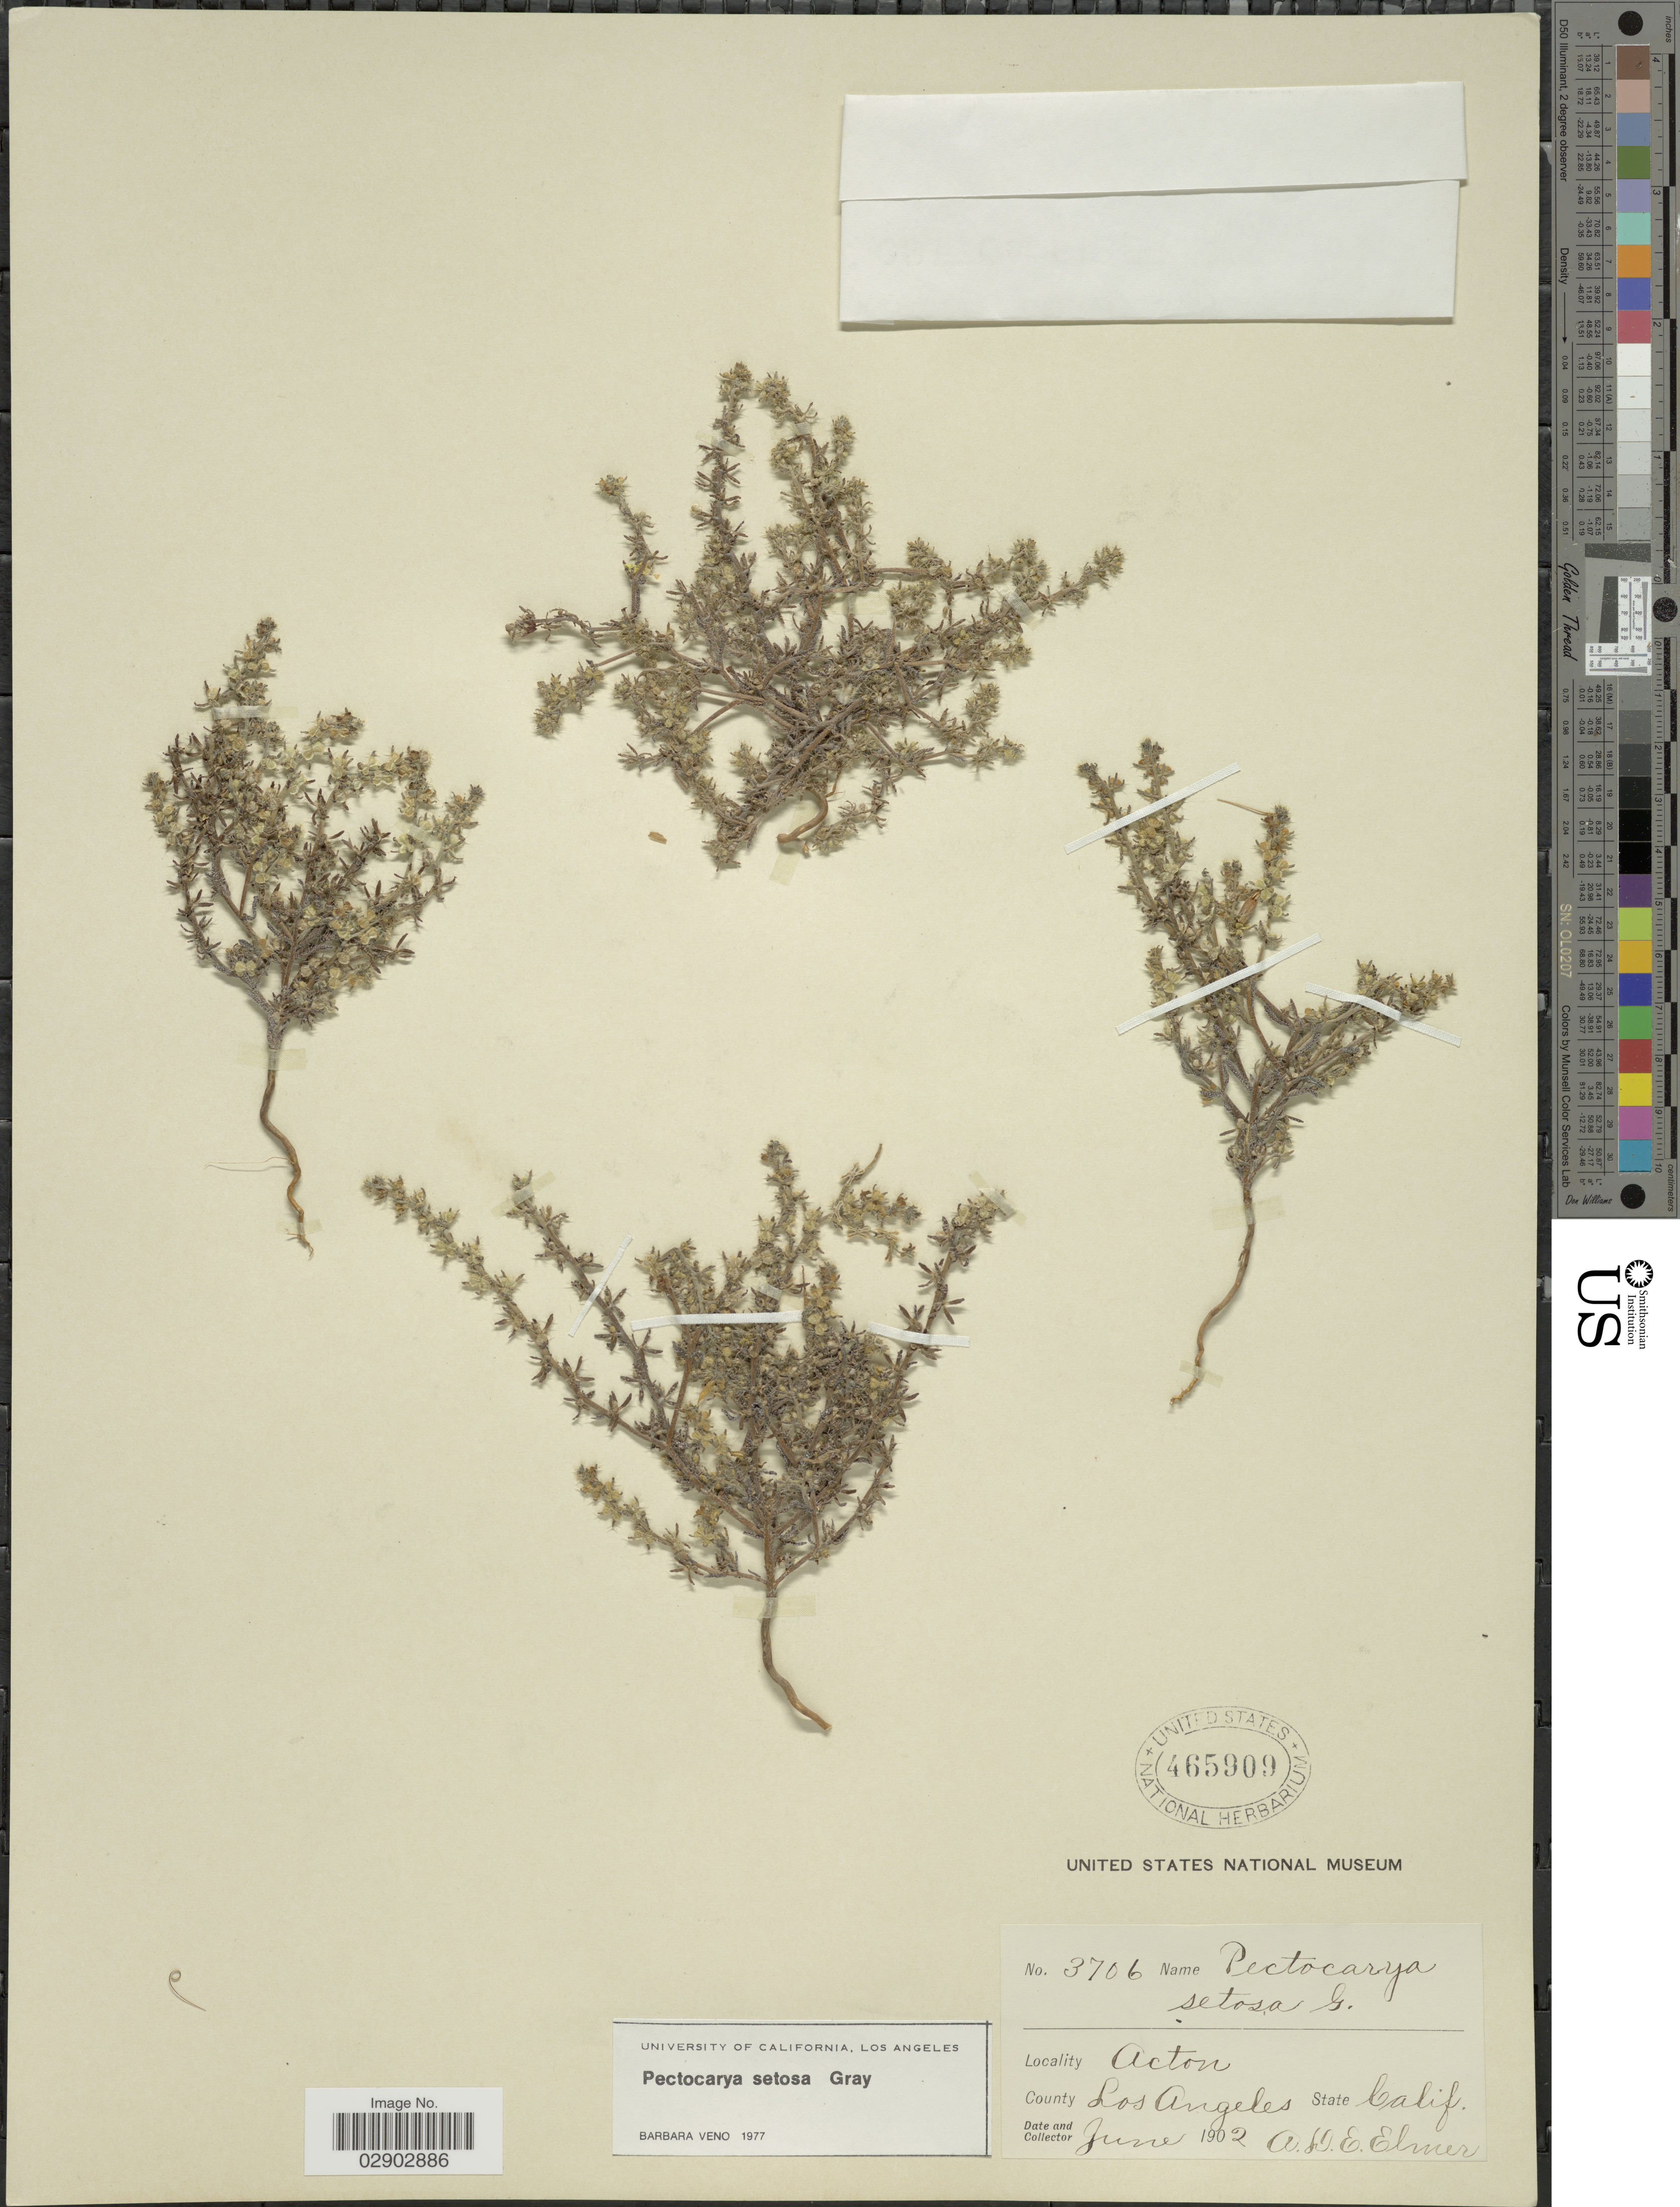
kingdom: Plantae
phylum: Tracheophyta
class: Magnoliopsida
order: Boraginales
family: Boraginaceae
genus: Pectocarya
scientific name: Pectocarya setosa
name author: A. Gray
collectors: A. D. E. Elmer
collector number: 3706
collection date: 1902-06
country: United States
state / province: California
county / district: Los Angeles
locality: Acton. County Los Angeles.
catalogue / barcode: US 465909